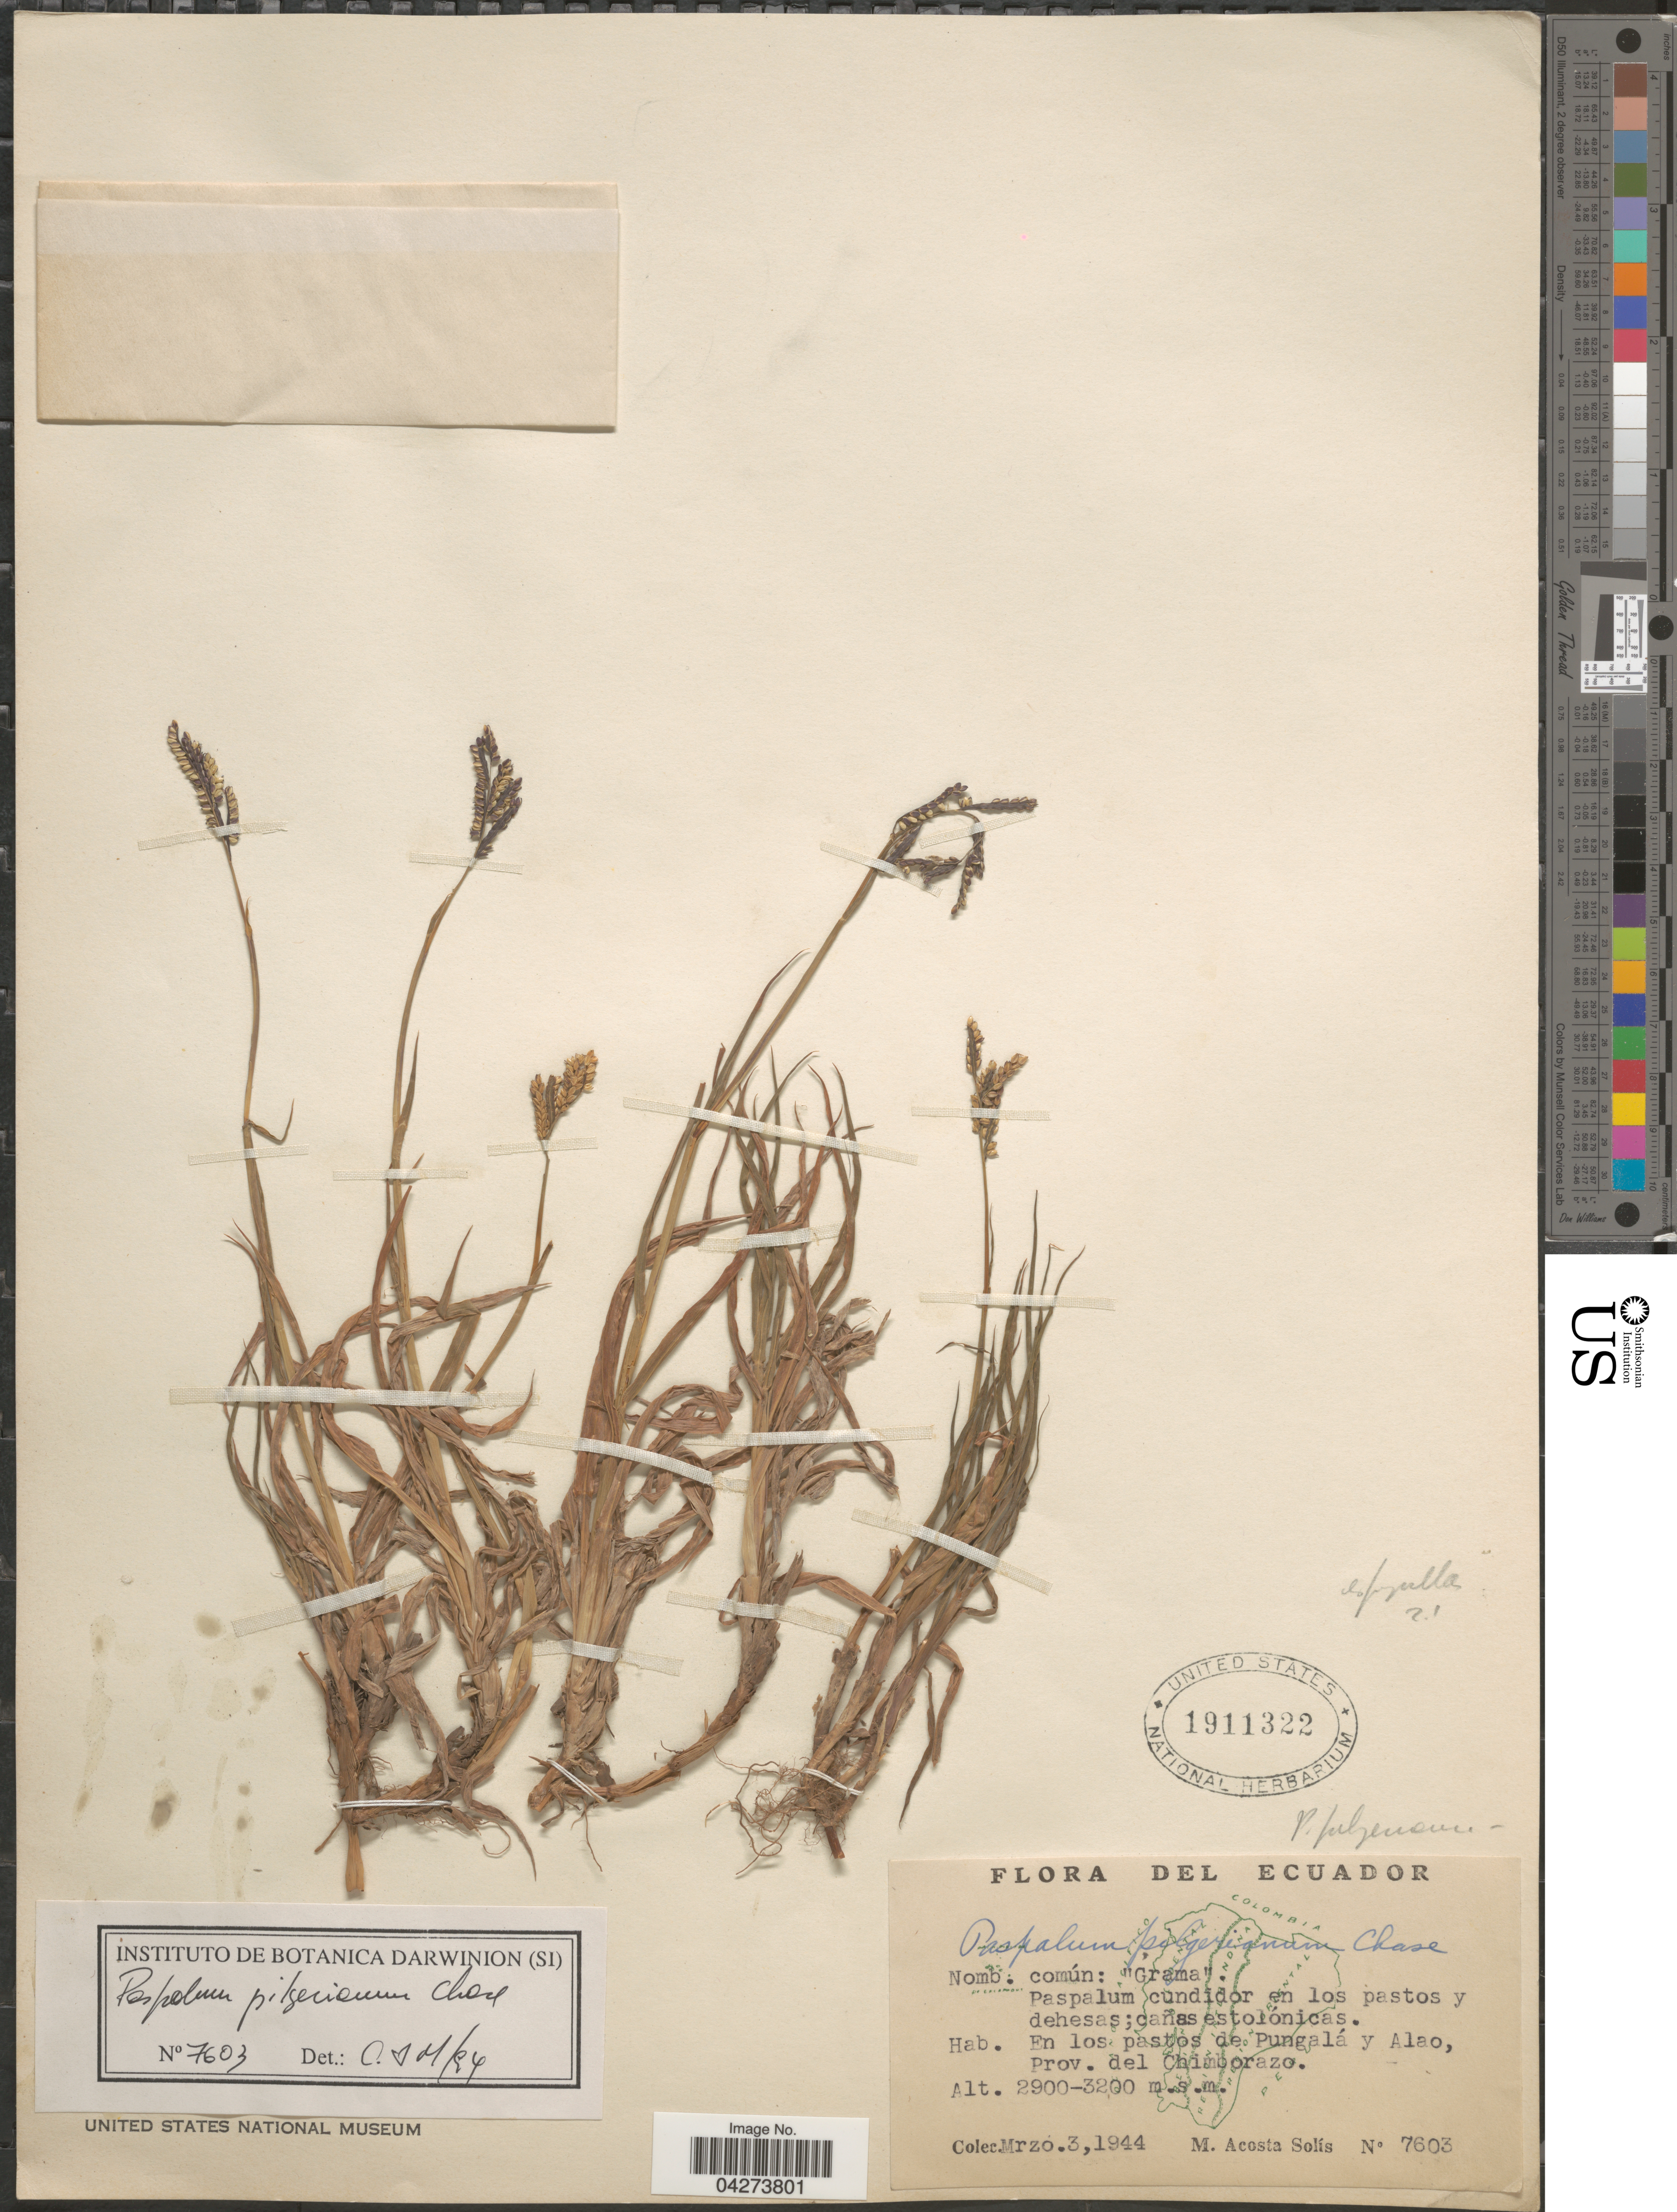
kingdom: Plantae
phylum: Tracheophyta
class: Liliopsida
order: Poales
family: Poaceae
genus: Paspalum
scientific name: Paspalum pilgerianum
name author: Chase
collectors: M. Acosta Solis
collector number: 7603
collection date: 1944-03-03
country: Ecuador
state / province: Chimborazo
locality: En los pastos de Pungalá y Alao, Prov. del Chimborazo.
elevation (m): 2900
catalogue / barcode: US 1911322